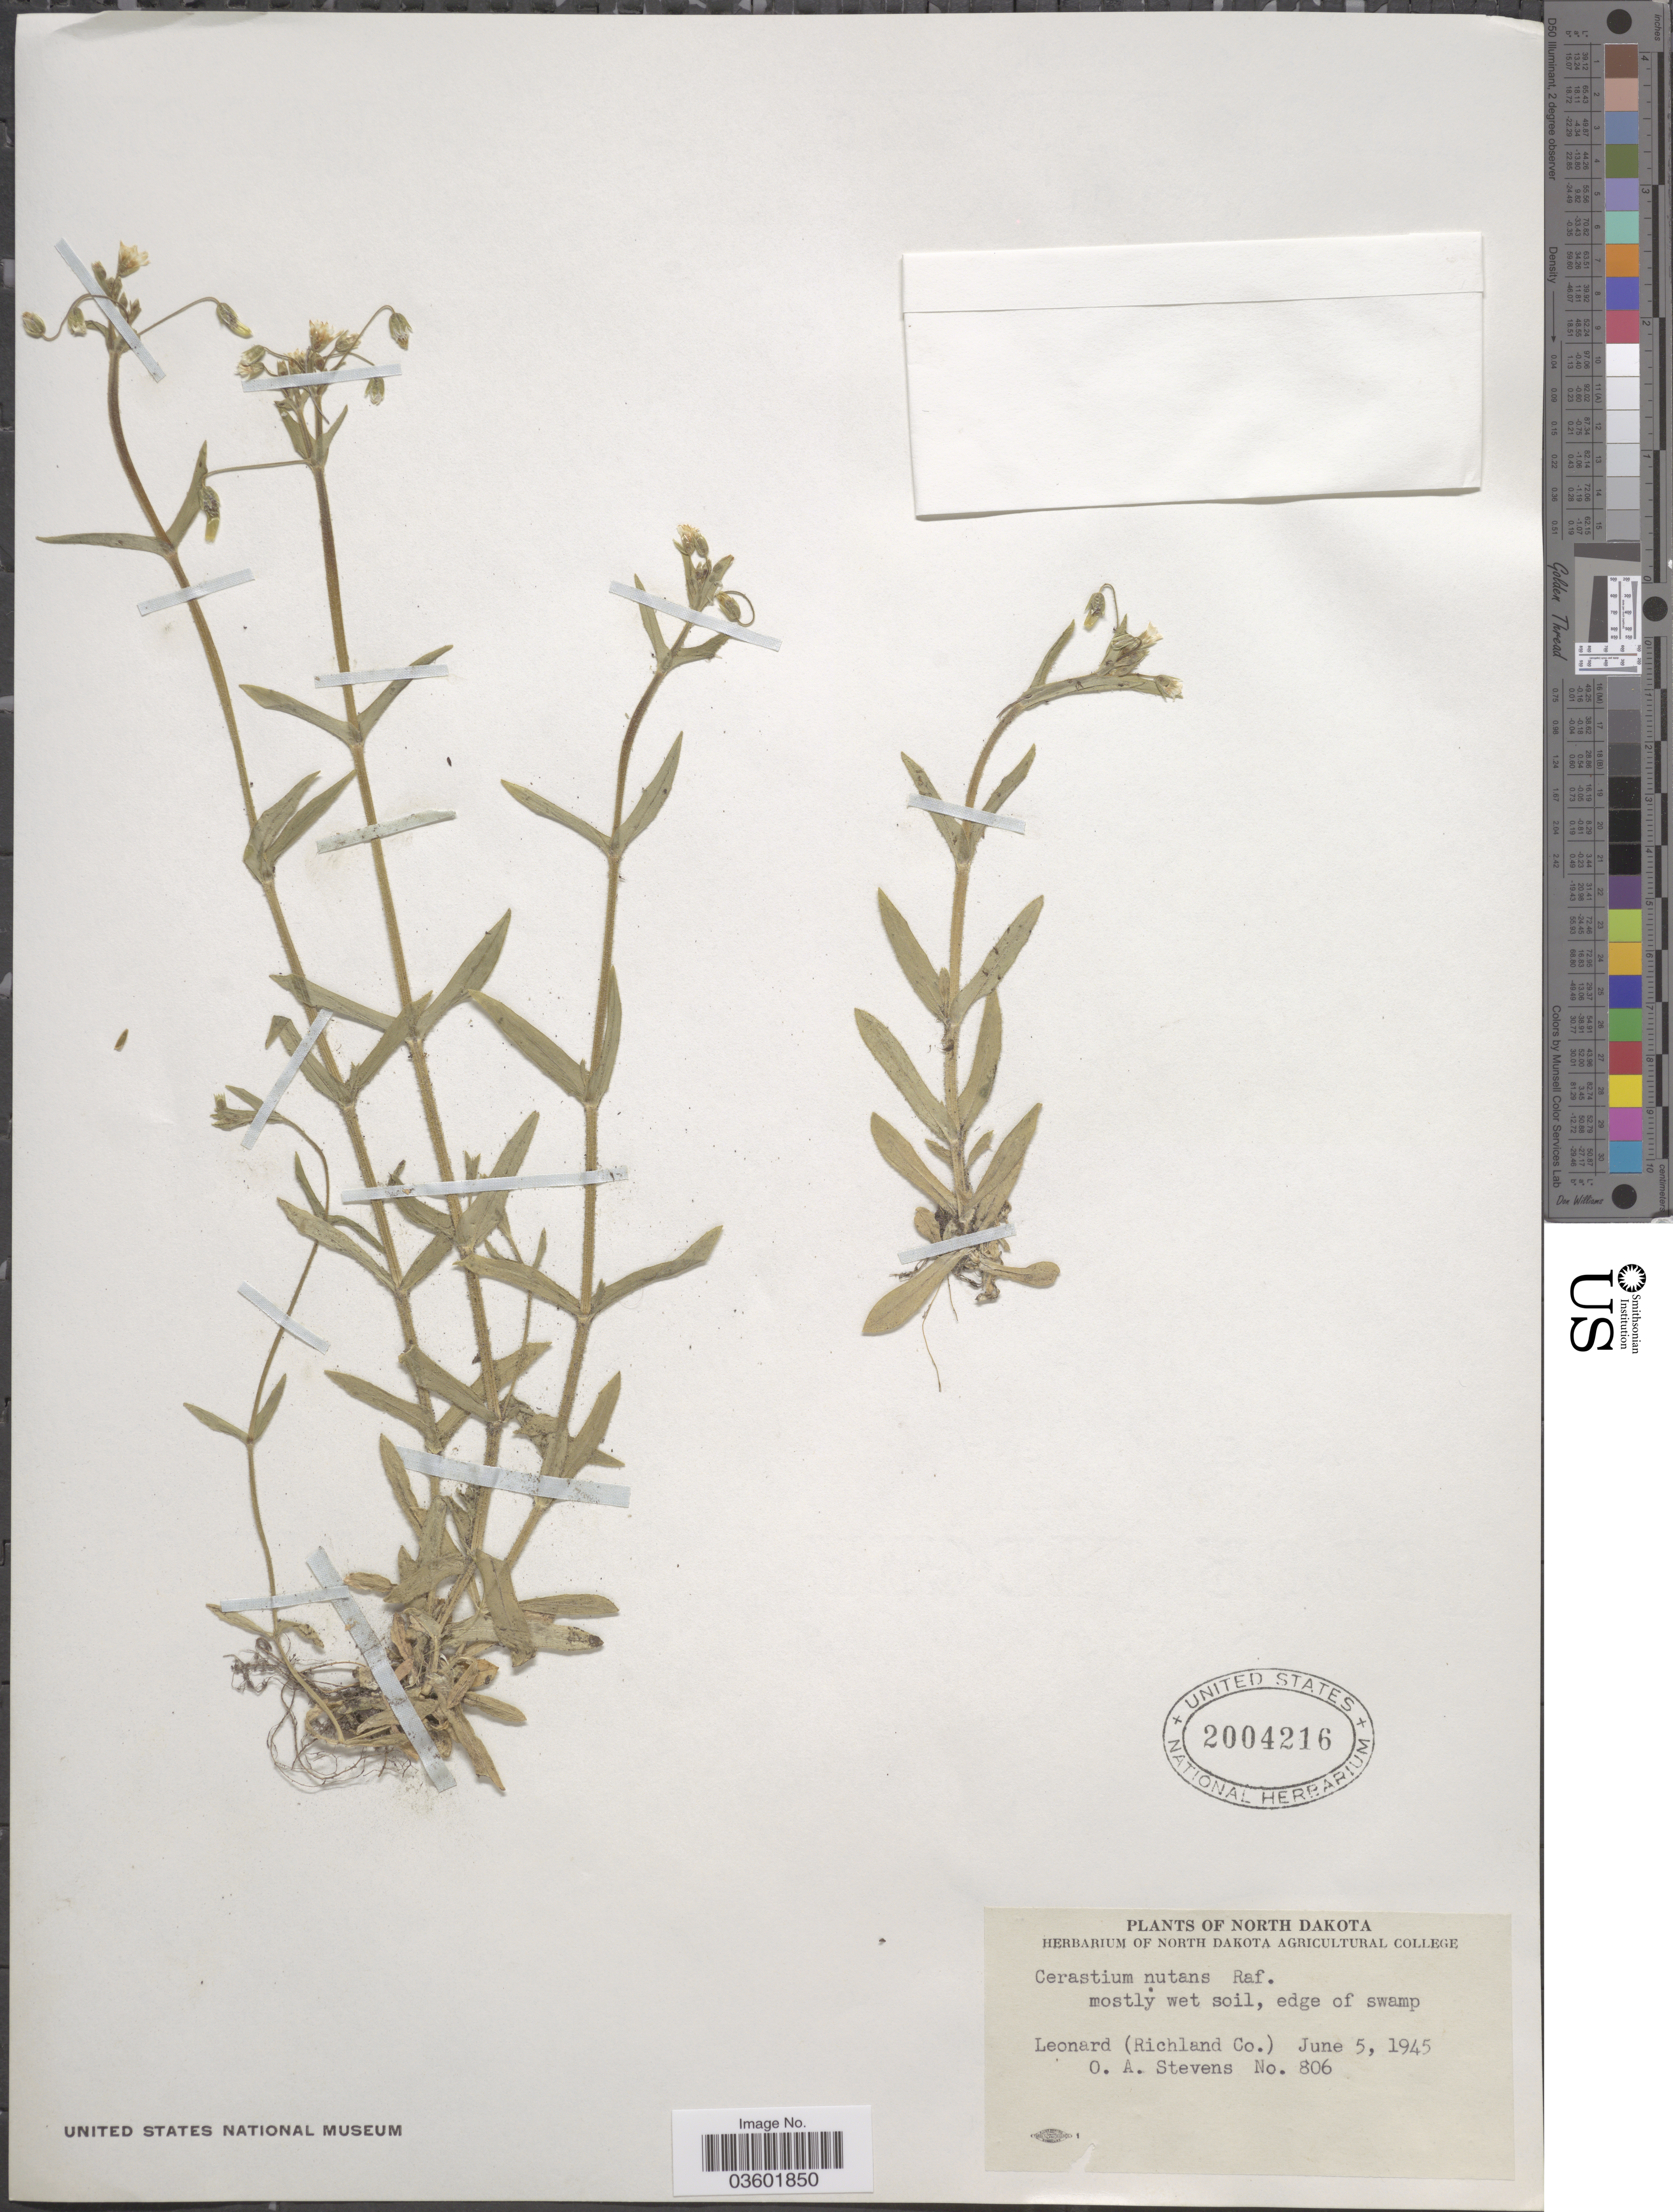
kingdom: Plantae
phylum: Tracheophyta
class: Magnoliopsida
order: Caryophyllales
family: Caryophyllaceae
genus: Cerastium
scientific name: Cerastium nutans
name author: Raf.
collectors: O. A. Stevens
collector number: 806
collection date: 1945-06-05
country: United States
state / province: North Dakota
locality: Leonard (Richland Co.).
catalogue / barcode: US 2004216